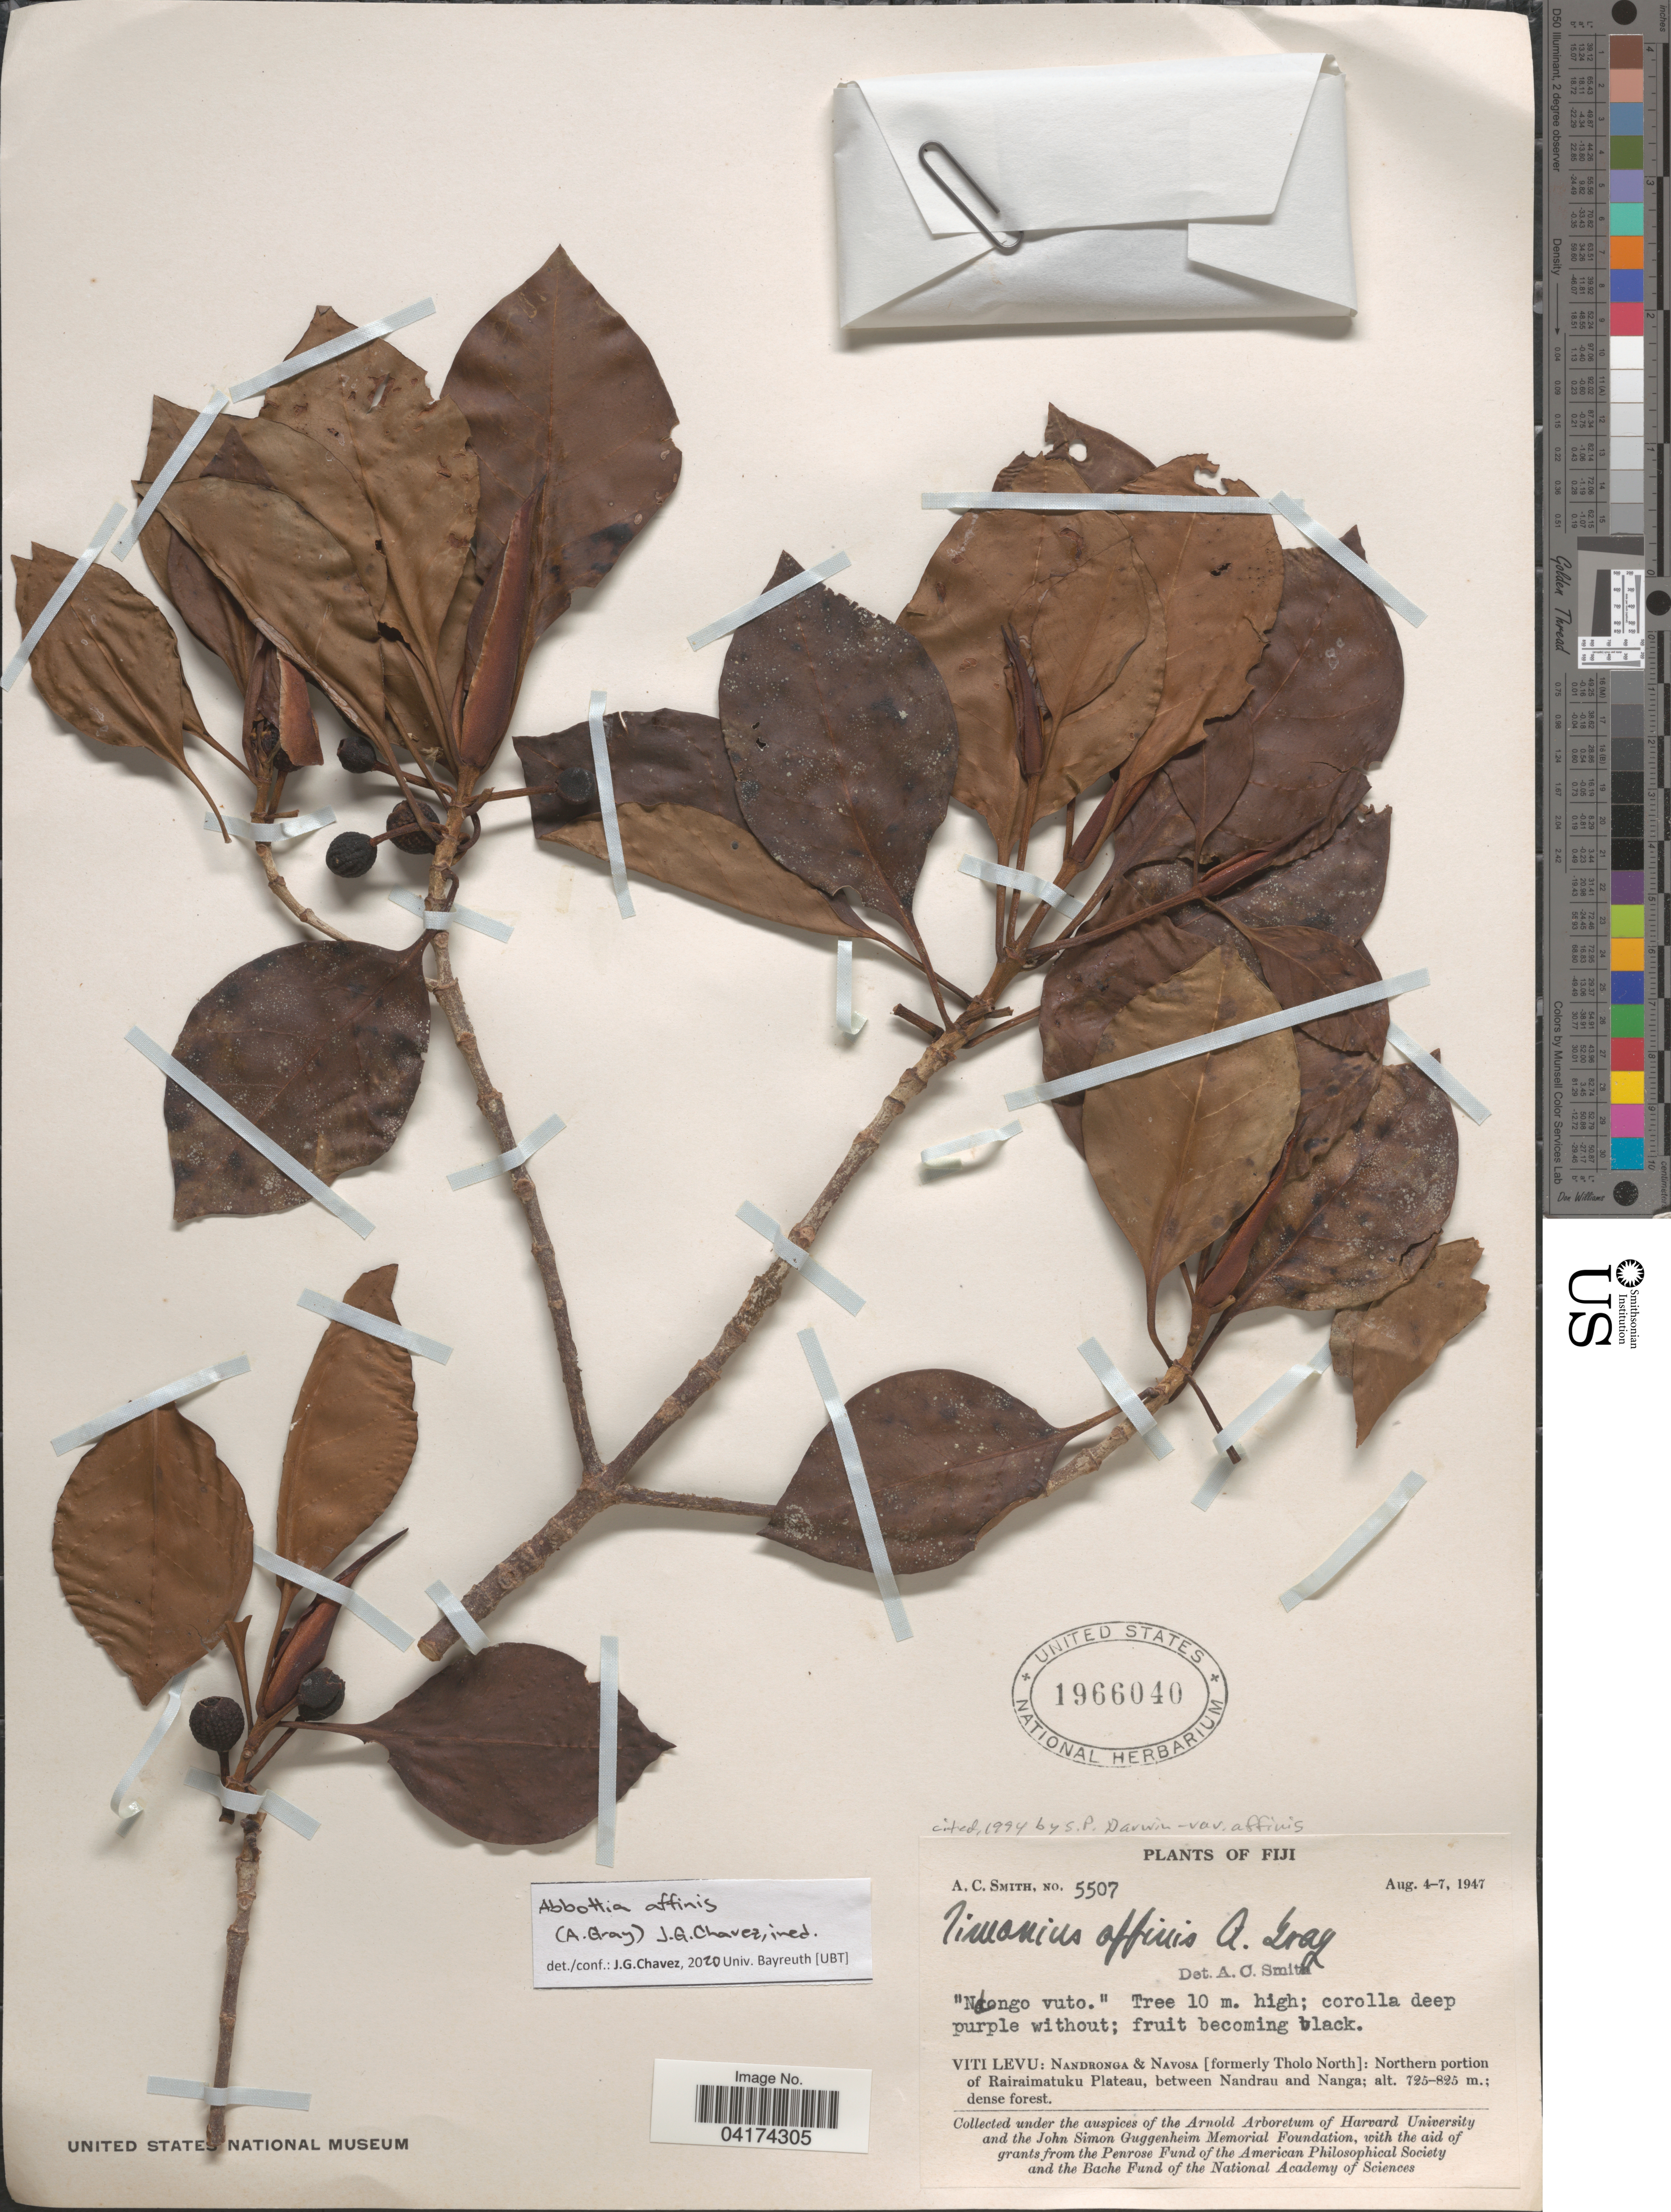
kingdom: Plantae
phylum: Tracheophyta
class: Magnoliopsida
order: Gentianales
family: Rubiaceae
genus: Abbottia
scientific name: Abbottia affinis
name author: (A. Gray) S.P. Darwin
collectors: A. C. Smith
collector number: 5507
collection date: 1947-08-04/1947-08-07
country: Fiji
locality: Viti Levu: Nandronga & Navosa [formerly Tholo North]: Northern portion of Rairaimatuku Plateau, between Nandrau and Nanga.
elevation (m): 725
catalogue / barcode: US 1966040